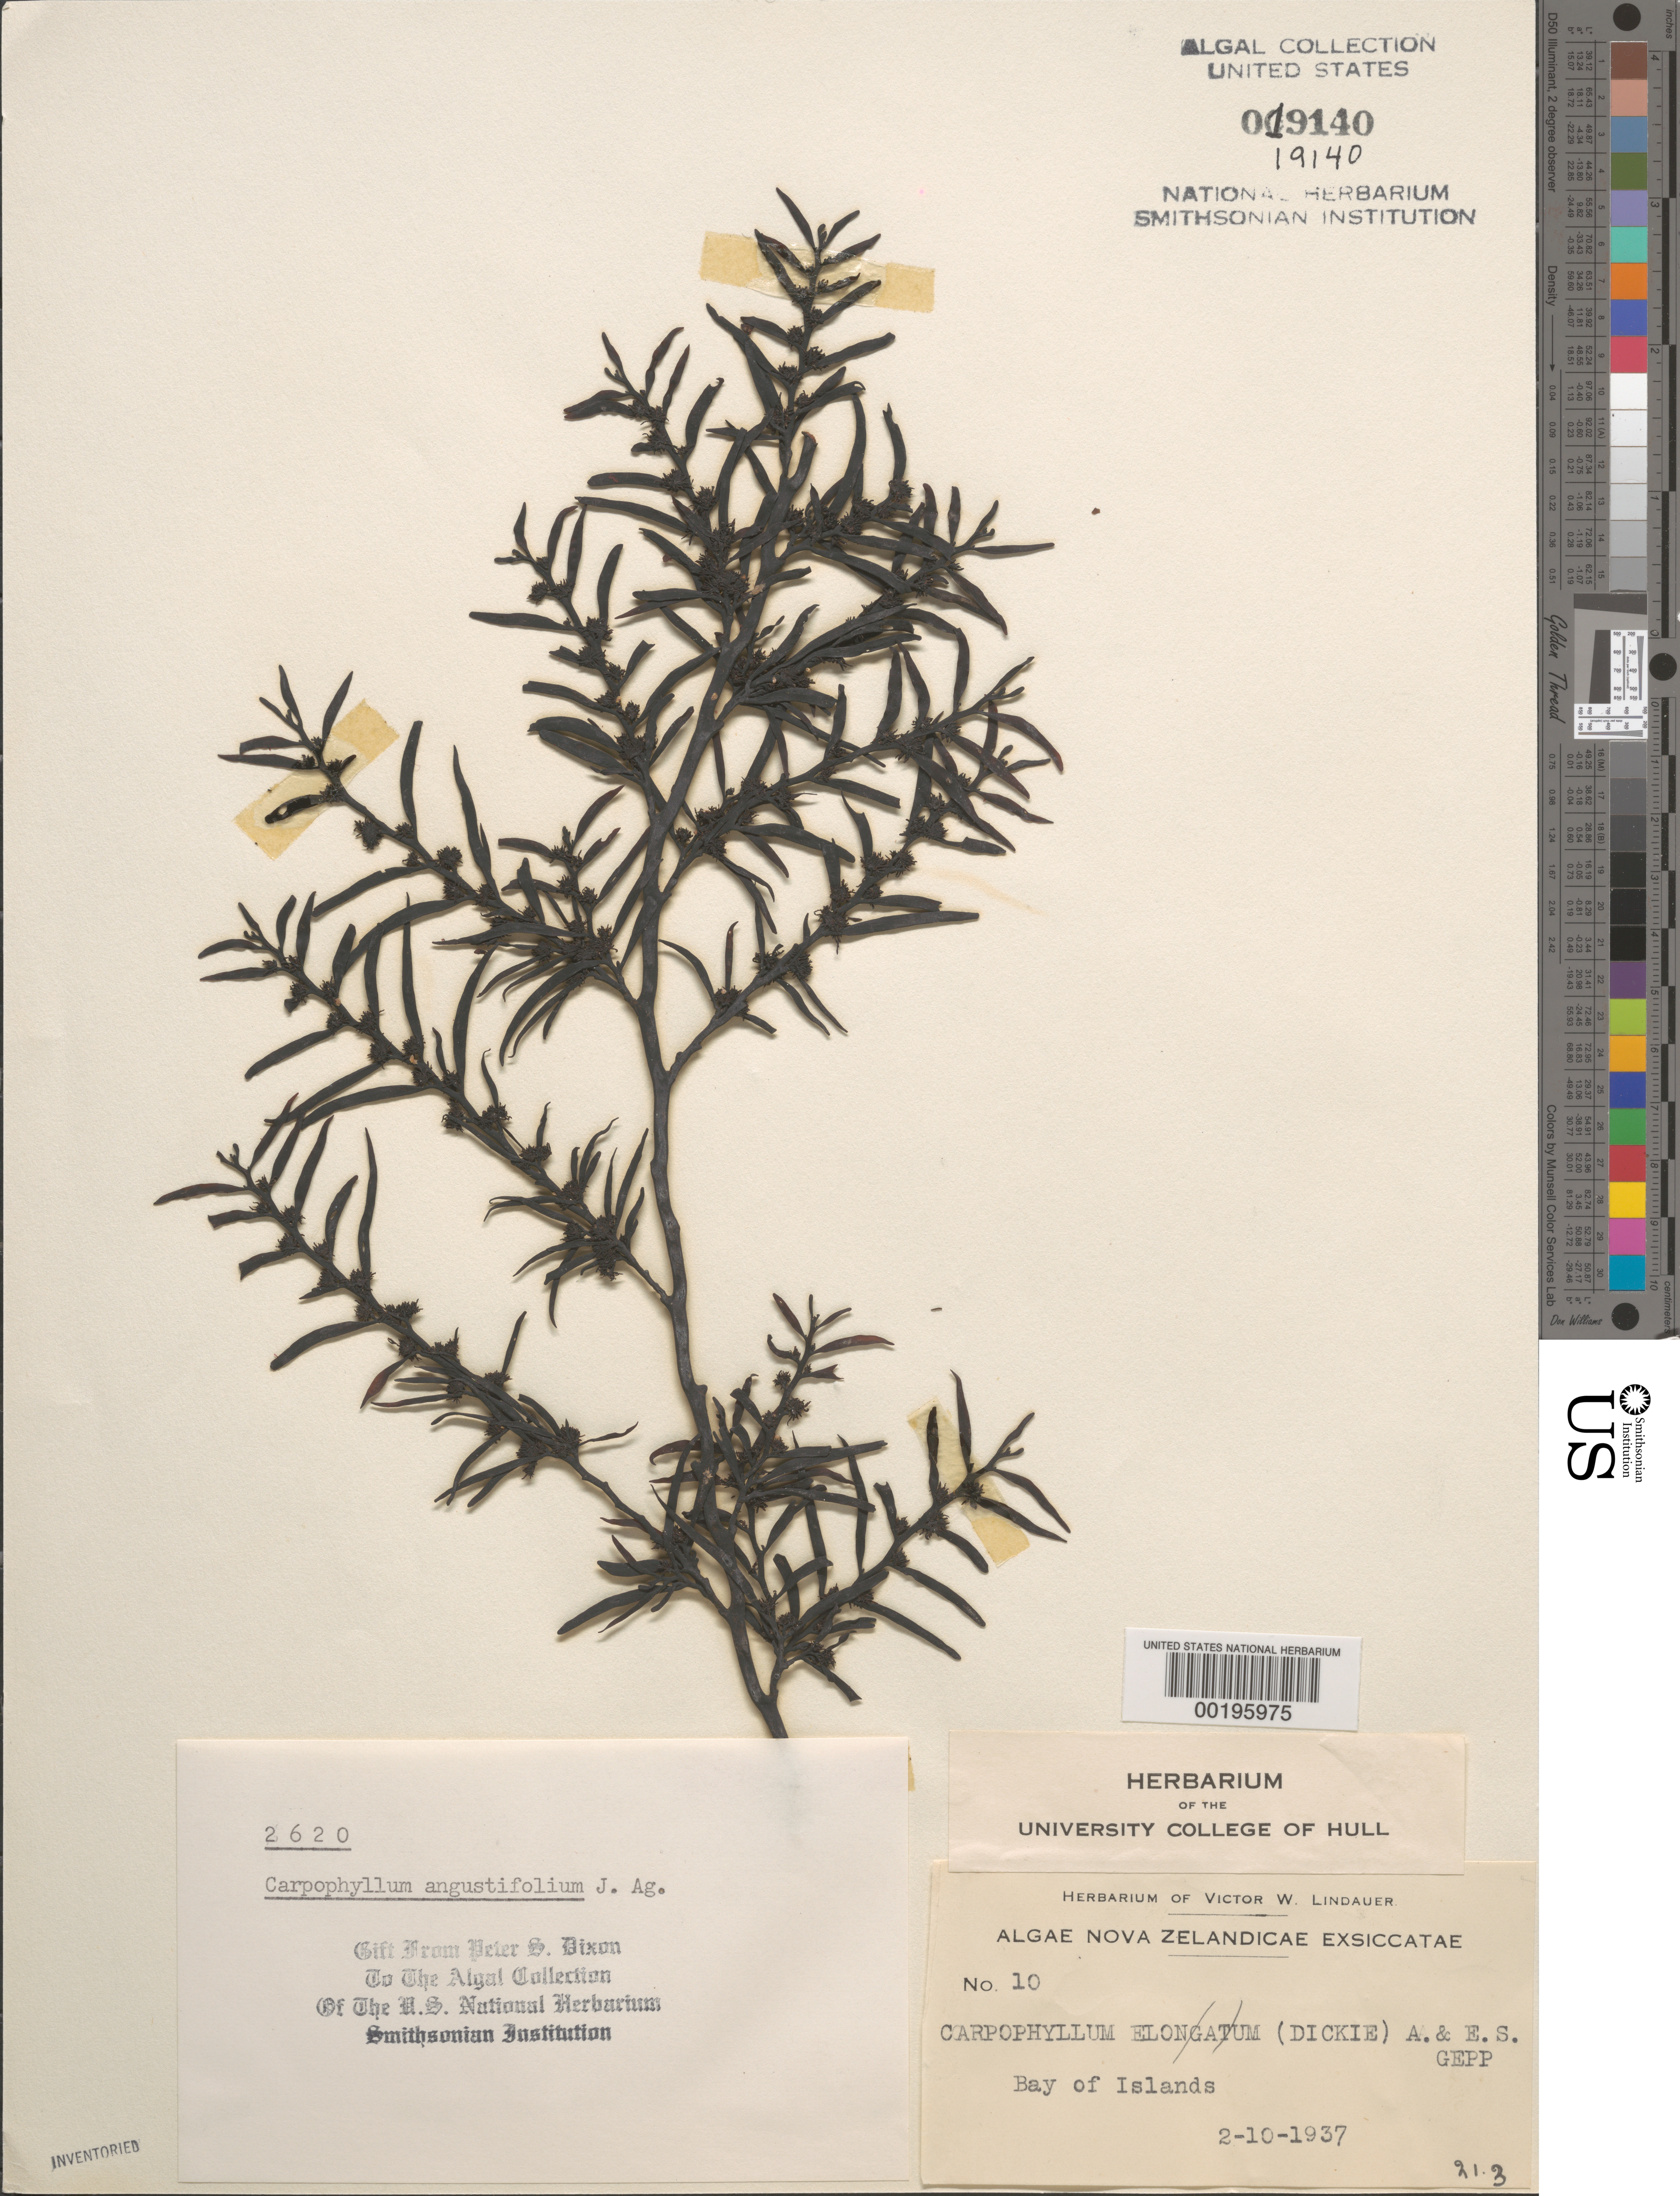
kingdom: Chromista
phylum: Ochrophyta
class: Phaeophyceae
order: Fucales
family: Sargassaceae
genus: Carpophyllum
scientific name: Carpophyllum angustifolium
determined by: Dixon, P. S.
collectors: V. Lindauer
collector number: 10 & PSD 2620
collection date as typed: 02 Oct 1937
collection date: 1937-10-02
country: New Zealand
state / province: Northland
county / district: Far North District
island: North Island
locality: Bay of Islands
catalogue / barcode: US 19140